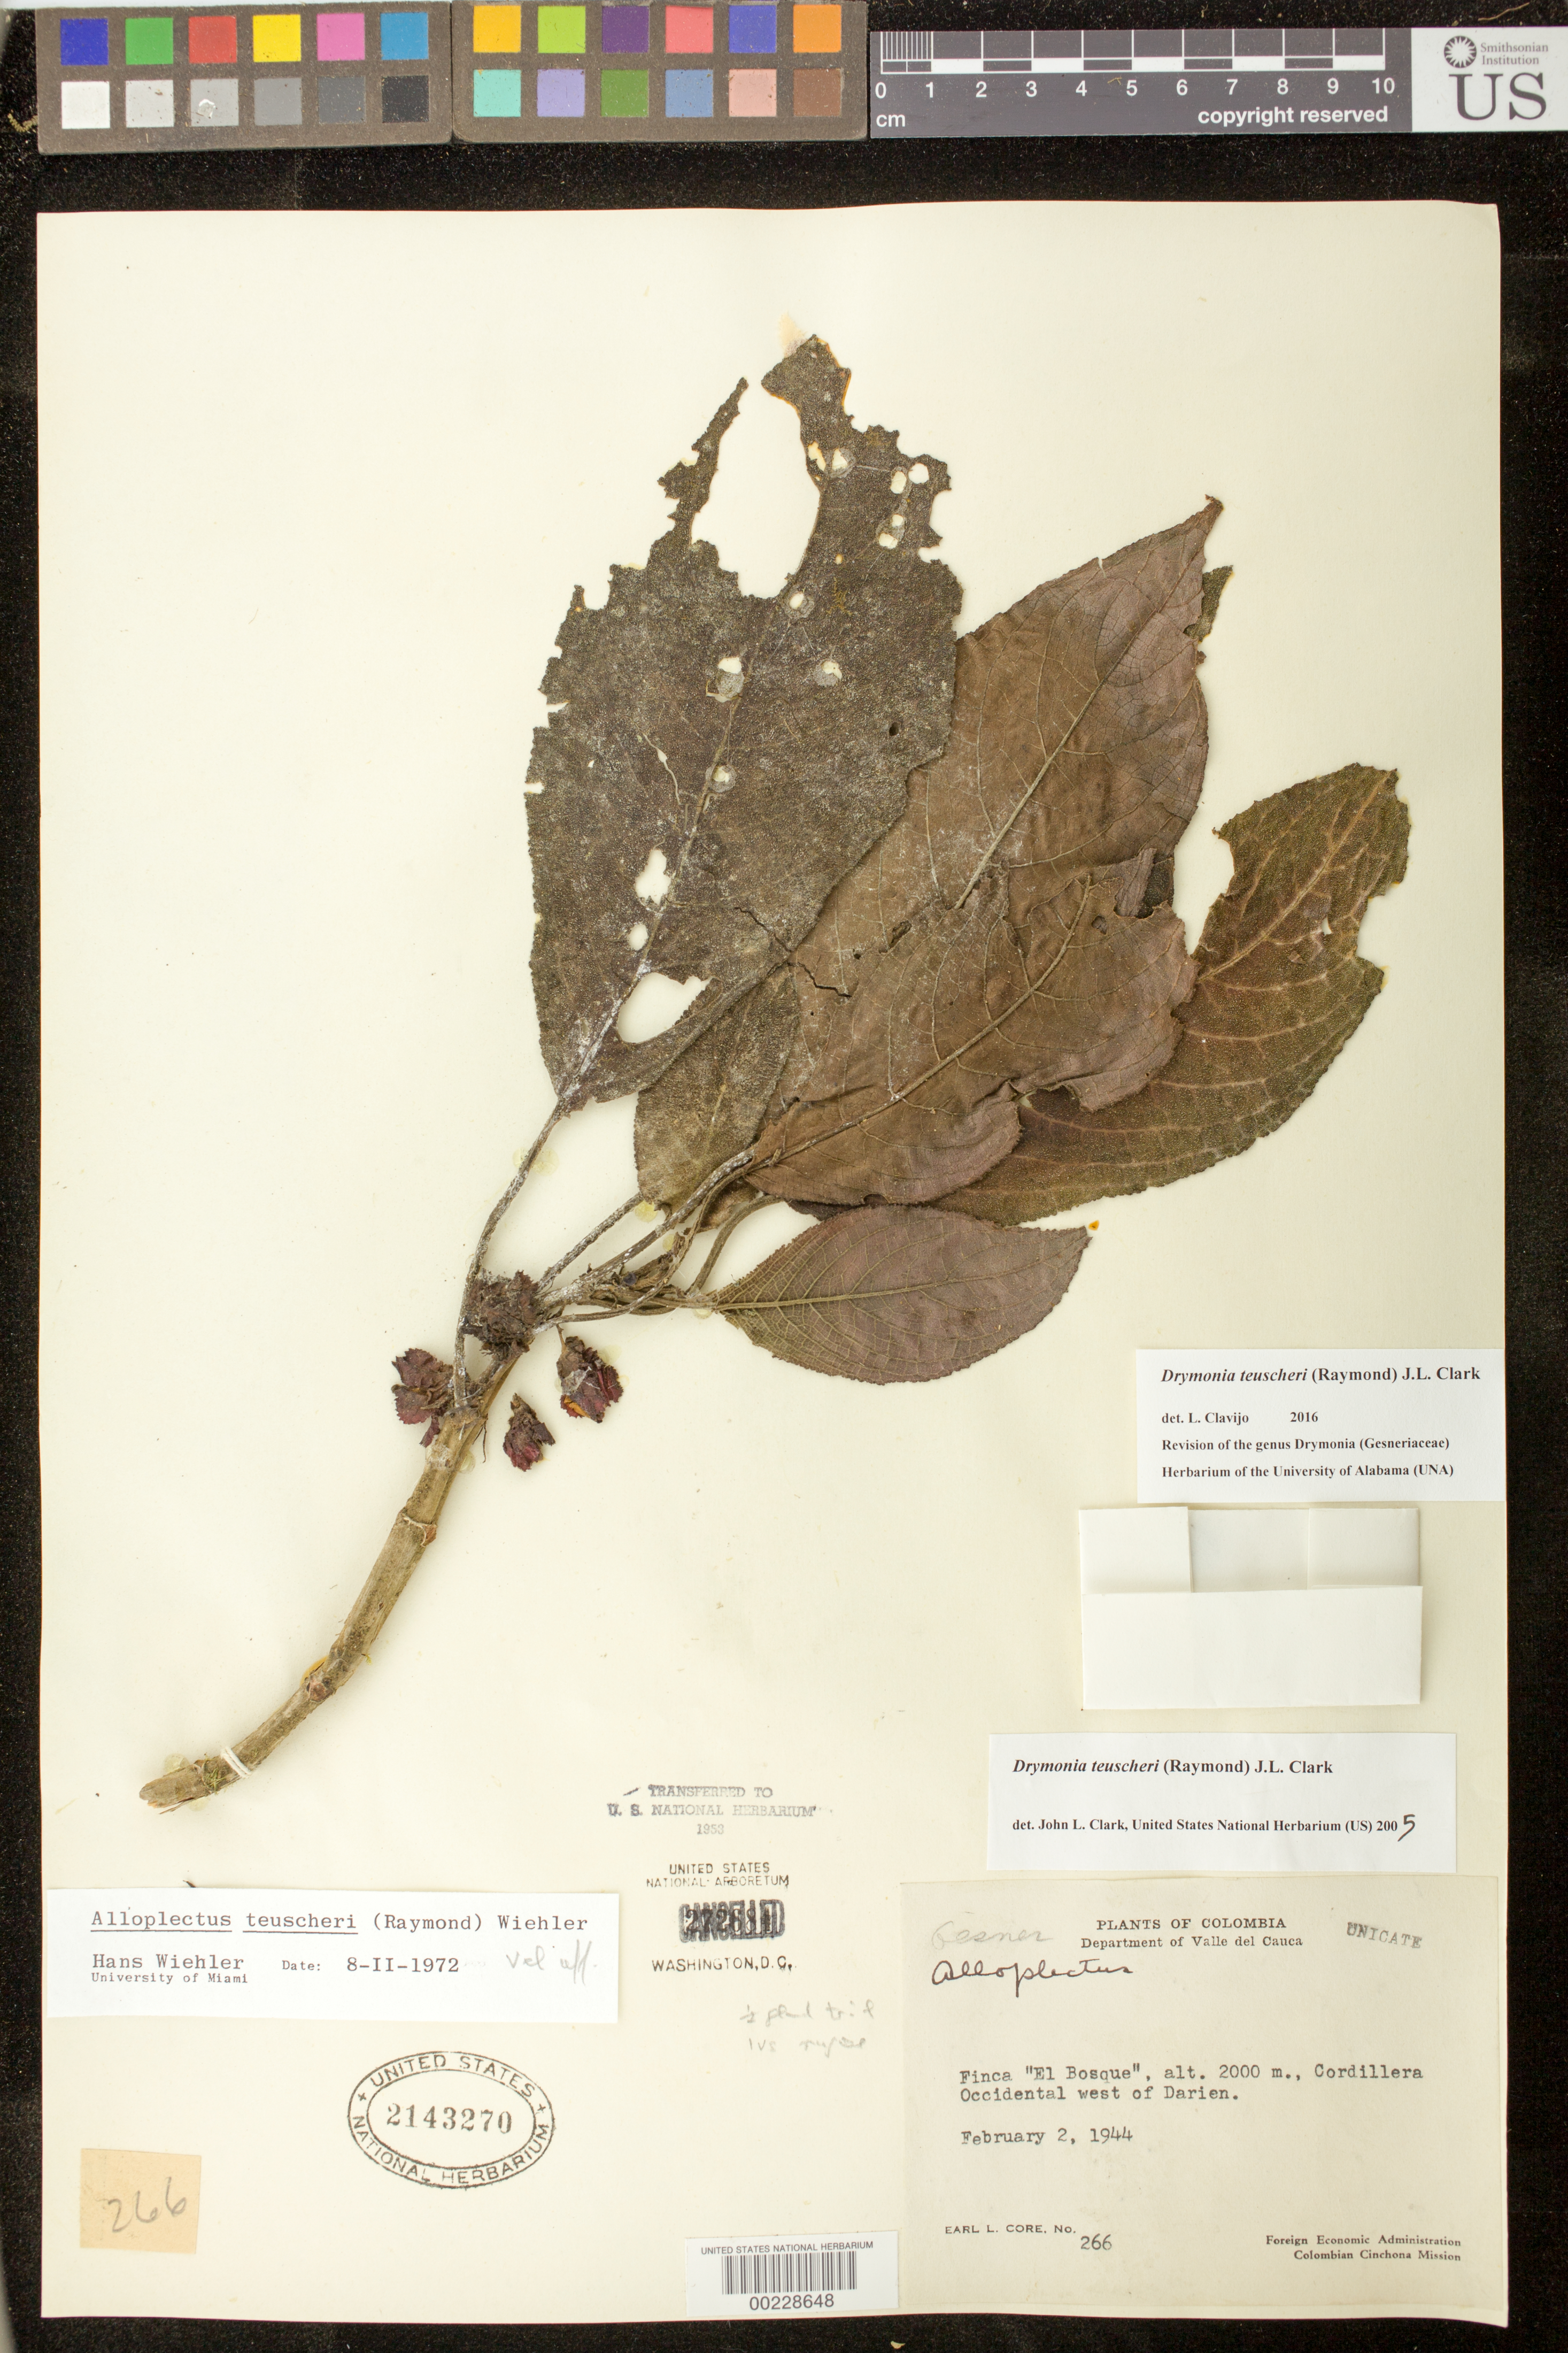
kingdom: Plantae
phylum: Tracheophyta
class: Magnoliopsida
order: Lamiales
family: Gesneriaceae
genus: Drymonia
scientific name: Drymonia teuscheri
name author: (Raymond) J.L. Clark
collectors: E. L. Core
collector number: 266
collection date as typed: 02 Feb 1944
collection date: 1944-02-02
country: Colombia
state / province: Valle del Cauca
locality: Finca "El Bosque", Cordillera Occidental W of Darien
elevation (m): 2000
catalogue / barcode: US 2143270